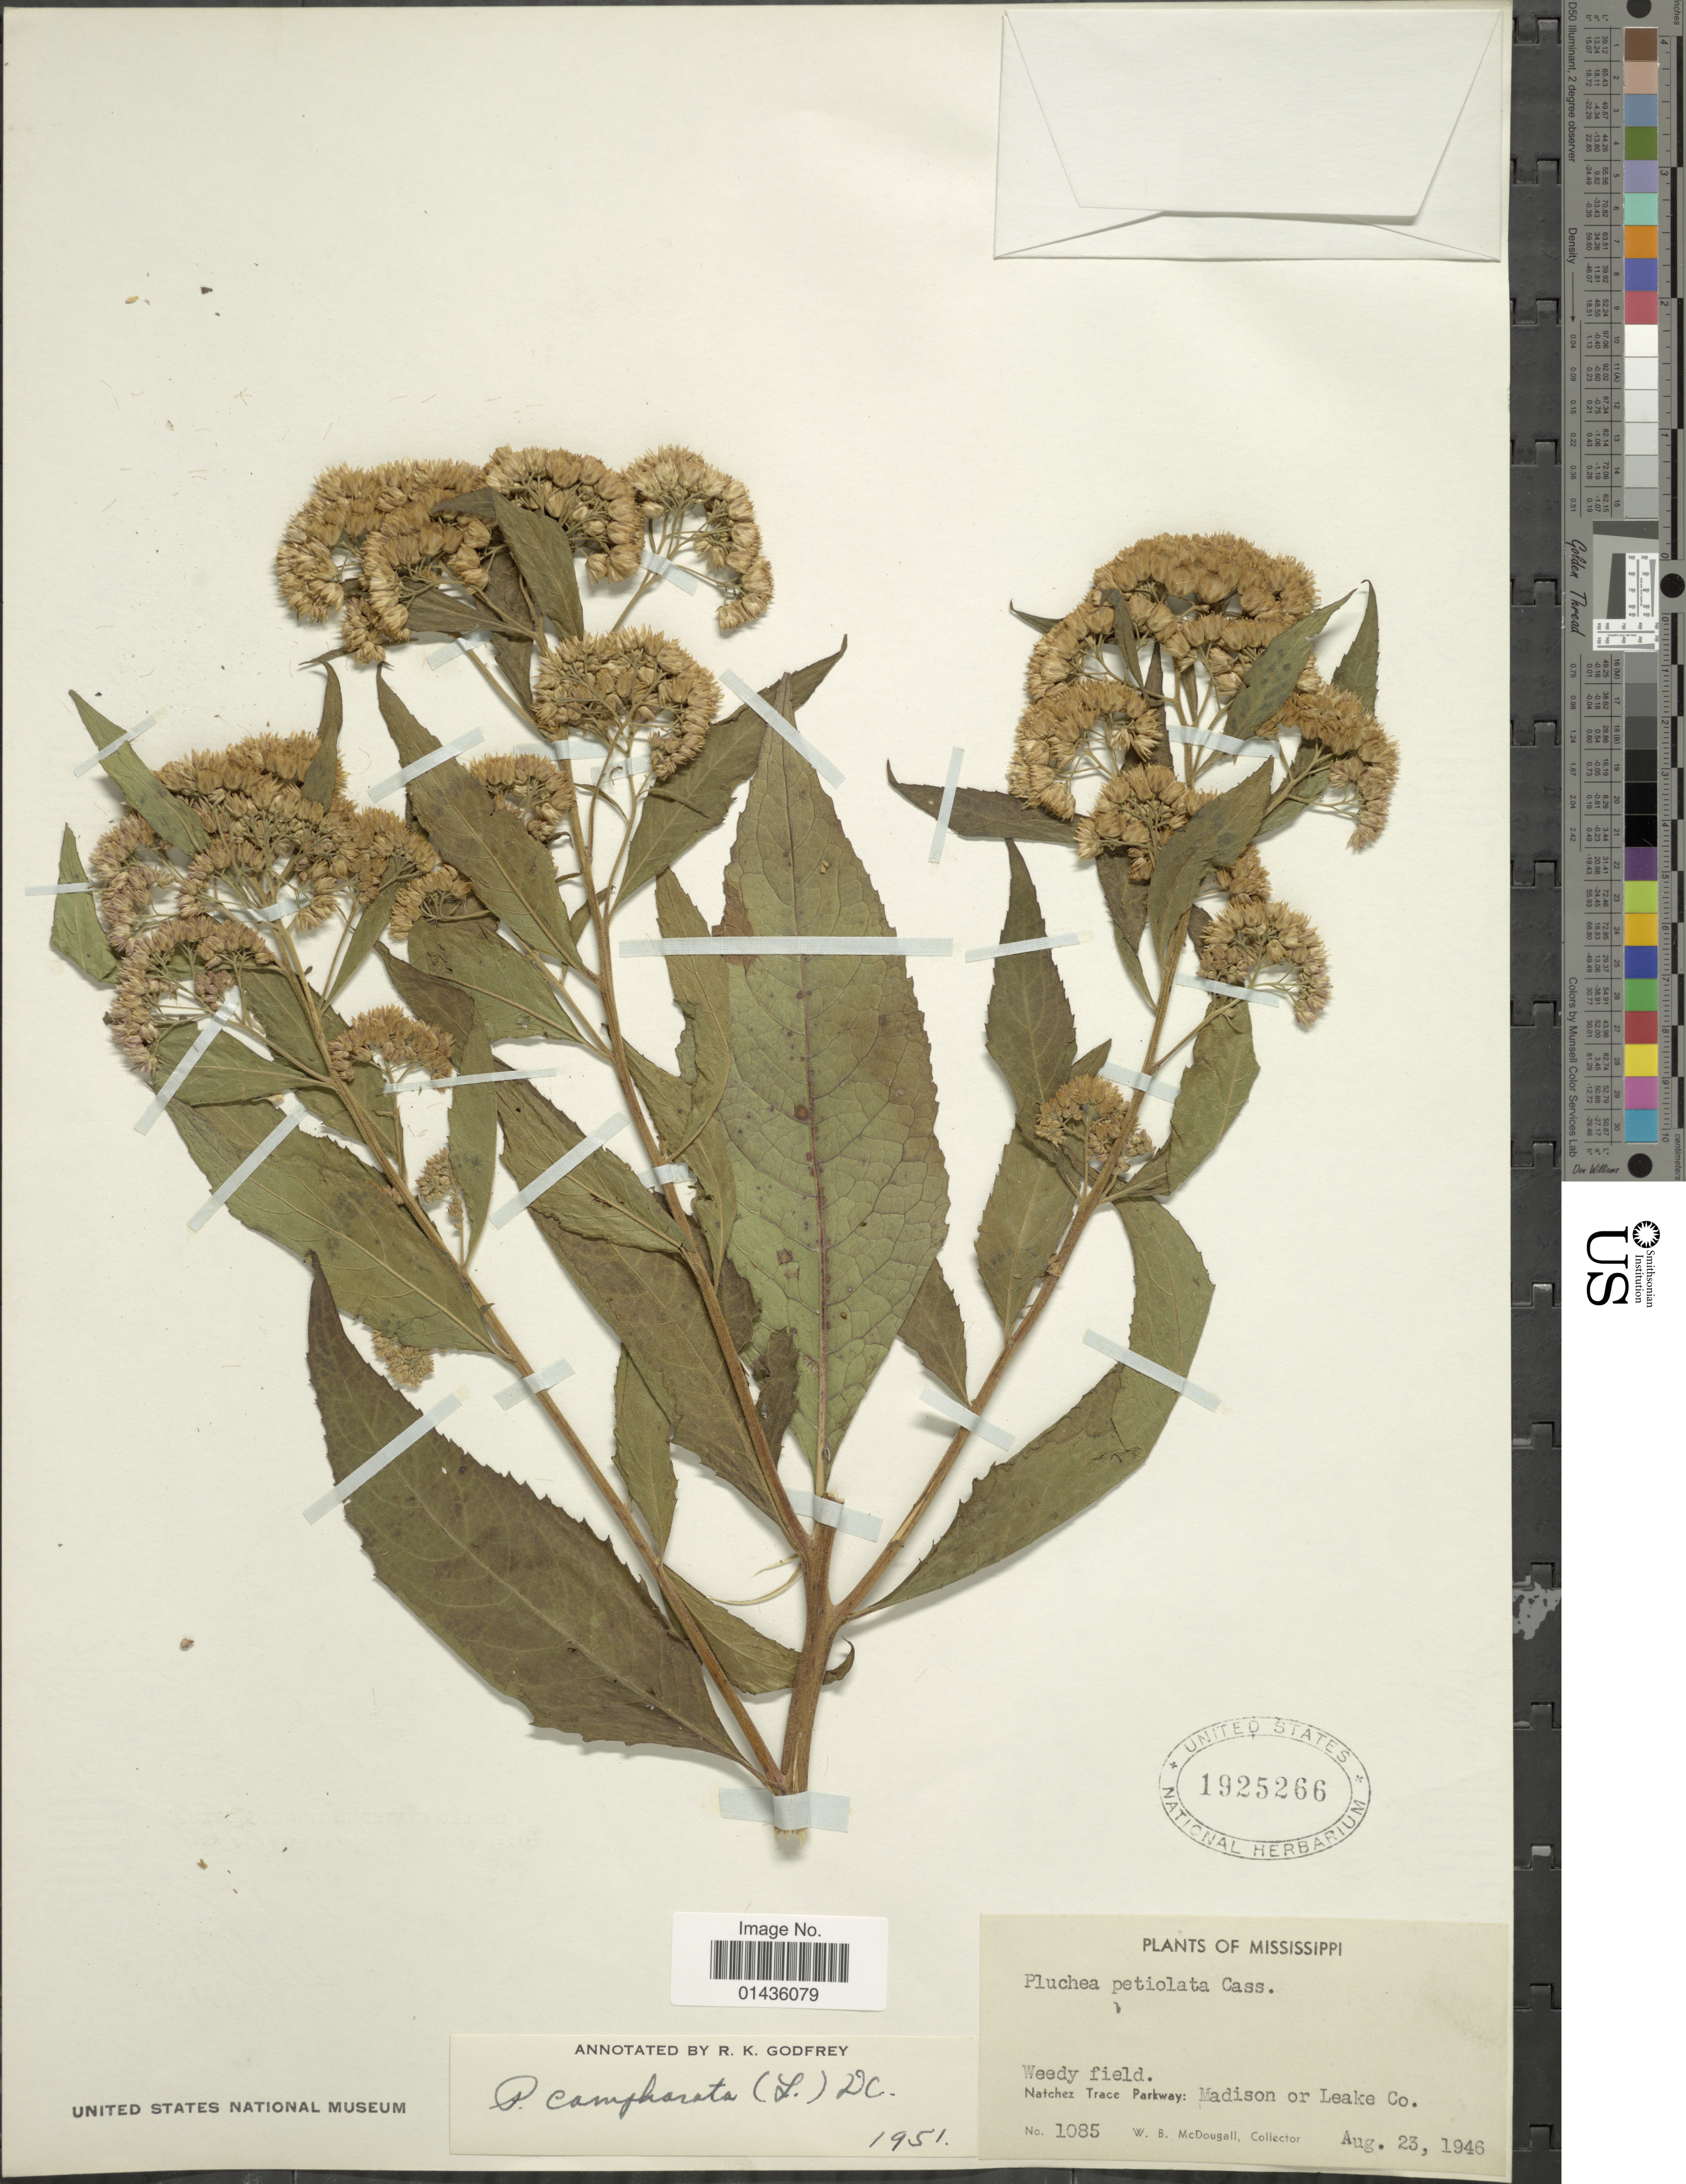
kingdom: Plantae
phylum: Tracheophyta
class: Magnoliopsida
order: Asterales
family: Asteraceae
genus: Pluchea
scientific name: Pluchea camphorata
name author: (L.) DC.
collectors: W. B. McDougall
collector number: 1085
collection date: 1946-08-23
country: United States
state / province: Mississippi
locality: Weedy field, Natchez Parkway, Madison or Leake Co.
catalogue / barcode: US 1925266